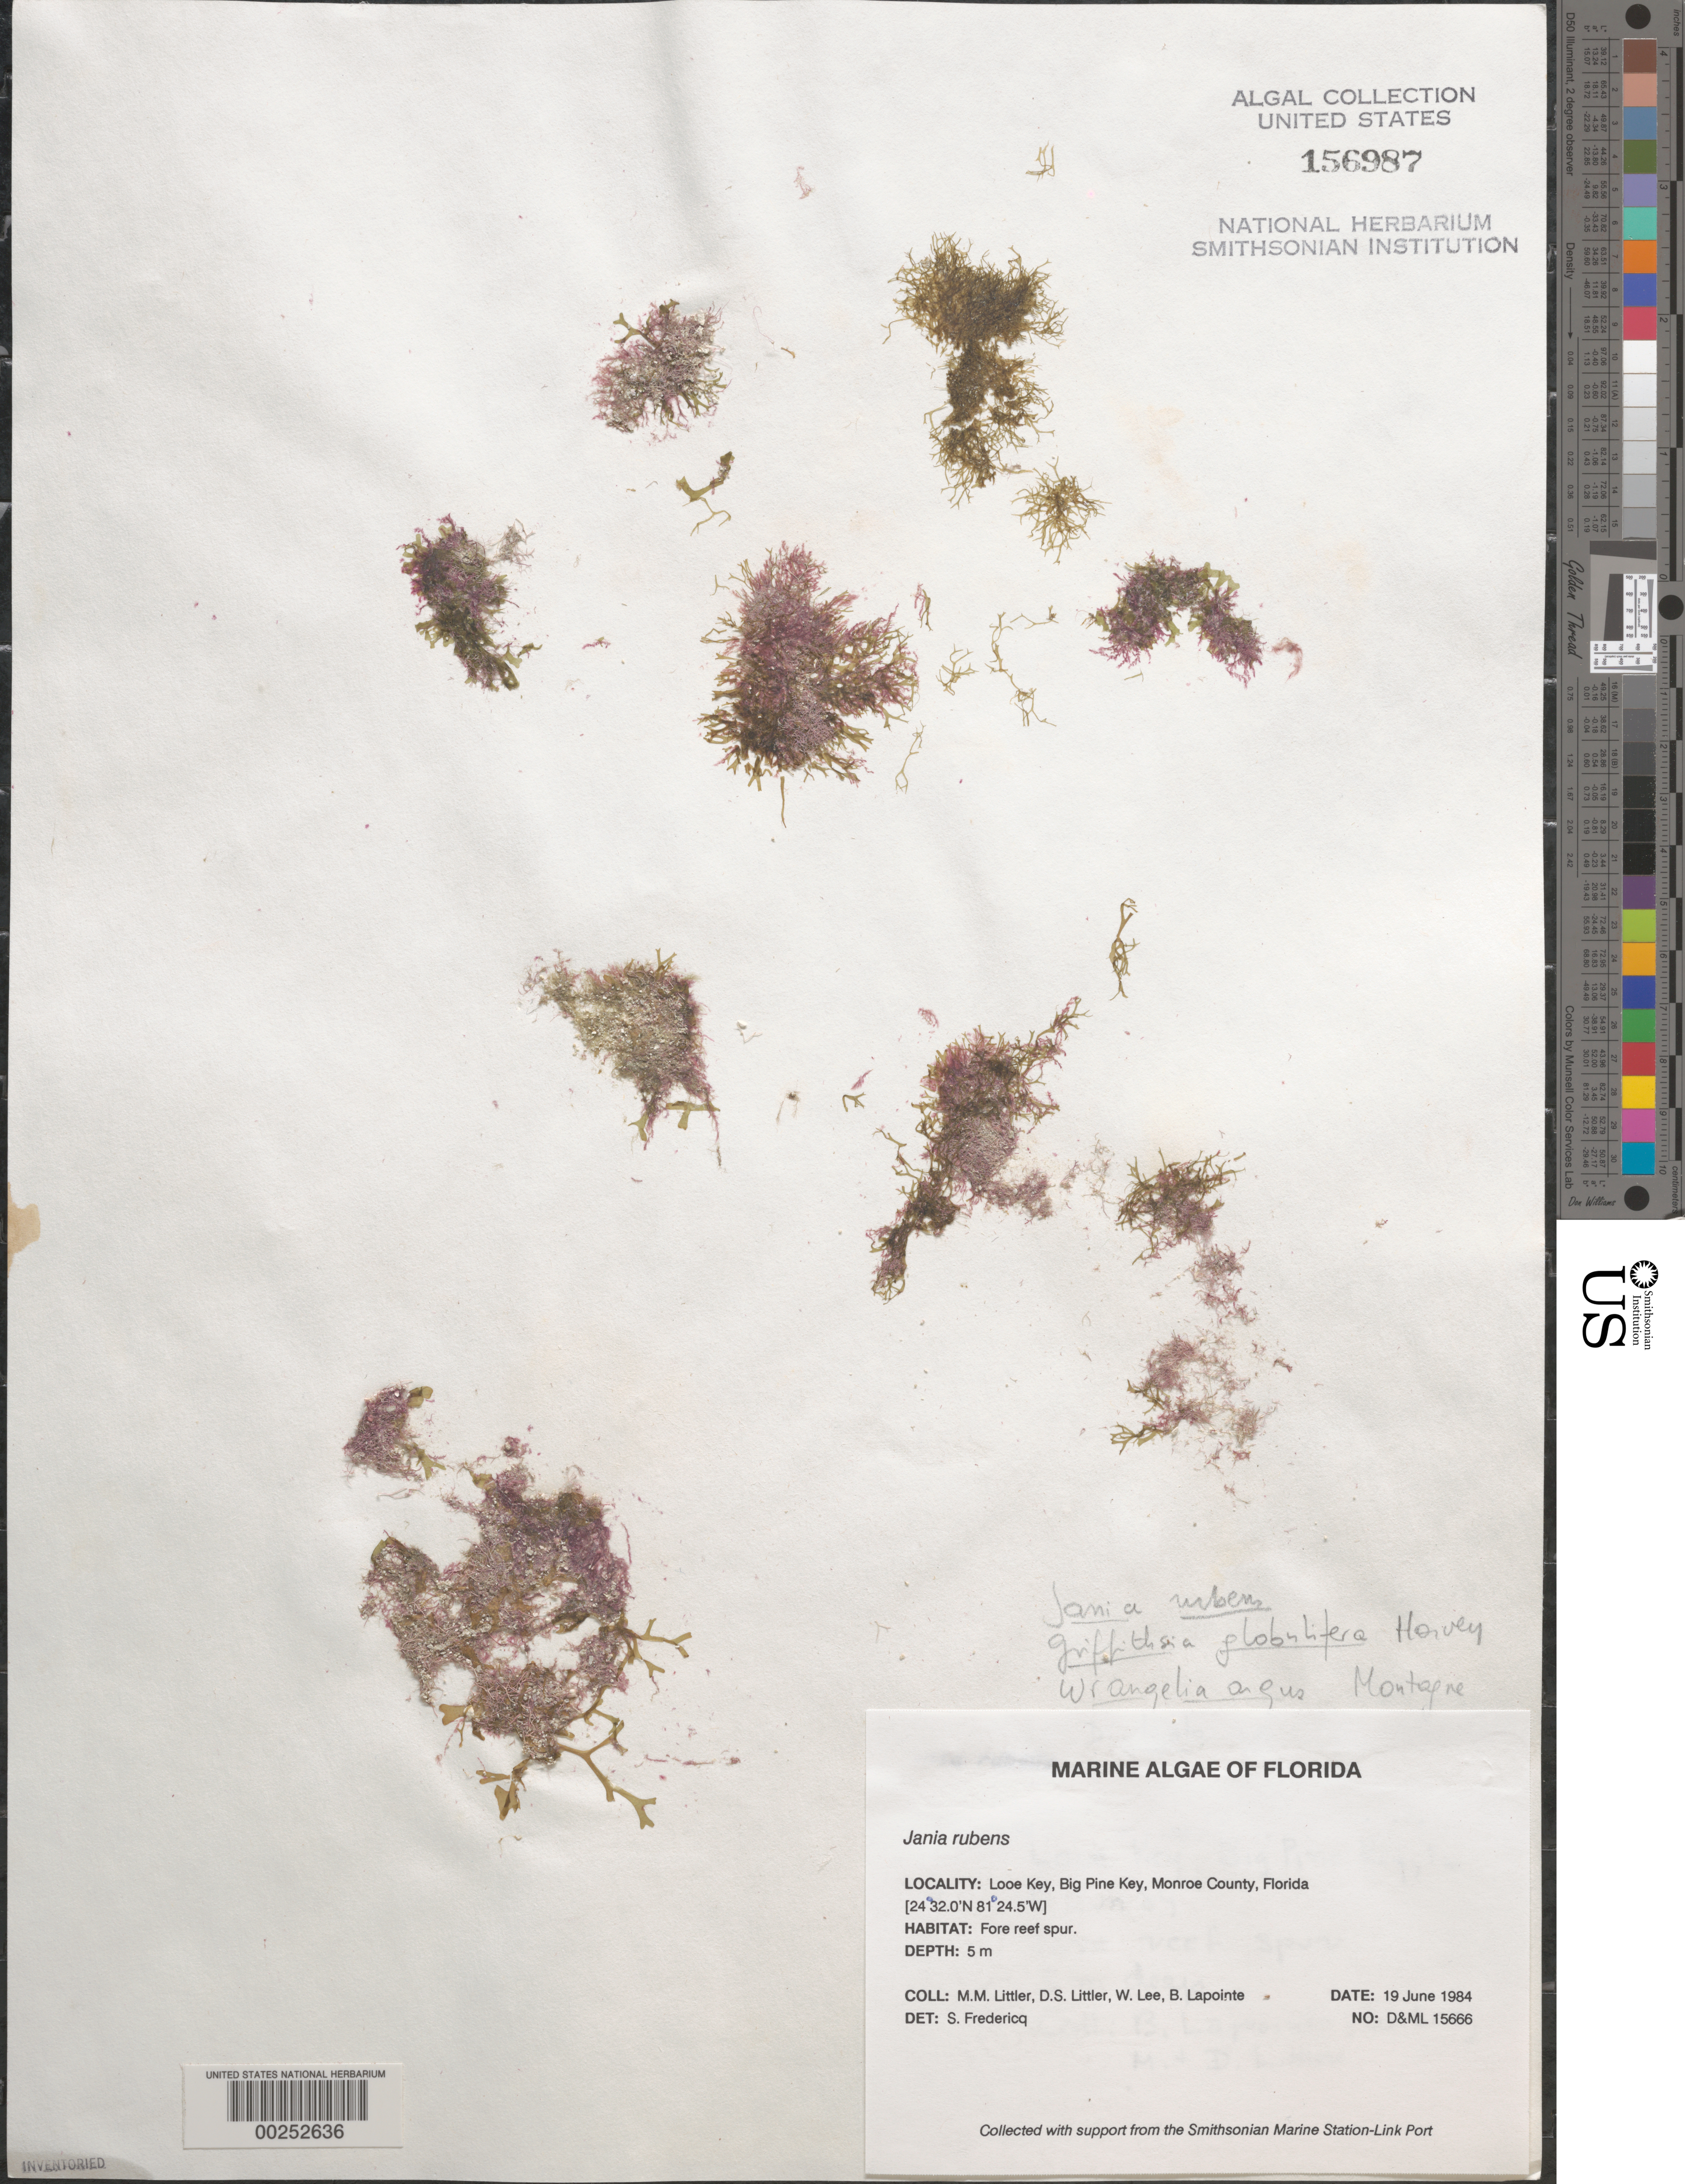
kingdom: Plantae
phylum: Rhodophyta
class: Florideophyceae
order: Corallinales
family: Corallinaceae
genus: Jania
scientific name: Jania rubens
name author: (L.) J.V.Lamouroux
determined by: Fredericq, S.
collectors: M. M. Littler, D. S. Littler, W. Lee & B. Lapointe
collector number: D&ML 15666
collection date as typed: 19 Jun 1984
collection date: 1984-06-19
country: United States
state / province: Florida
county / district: Monroe County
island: Looe Key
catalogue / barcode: US 156987